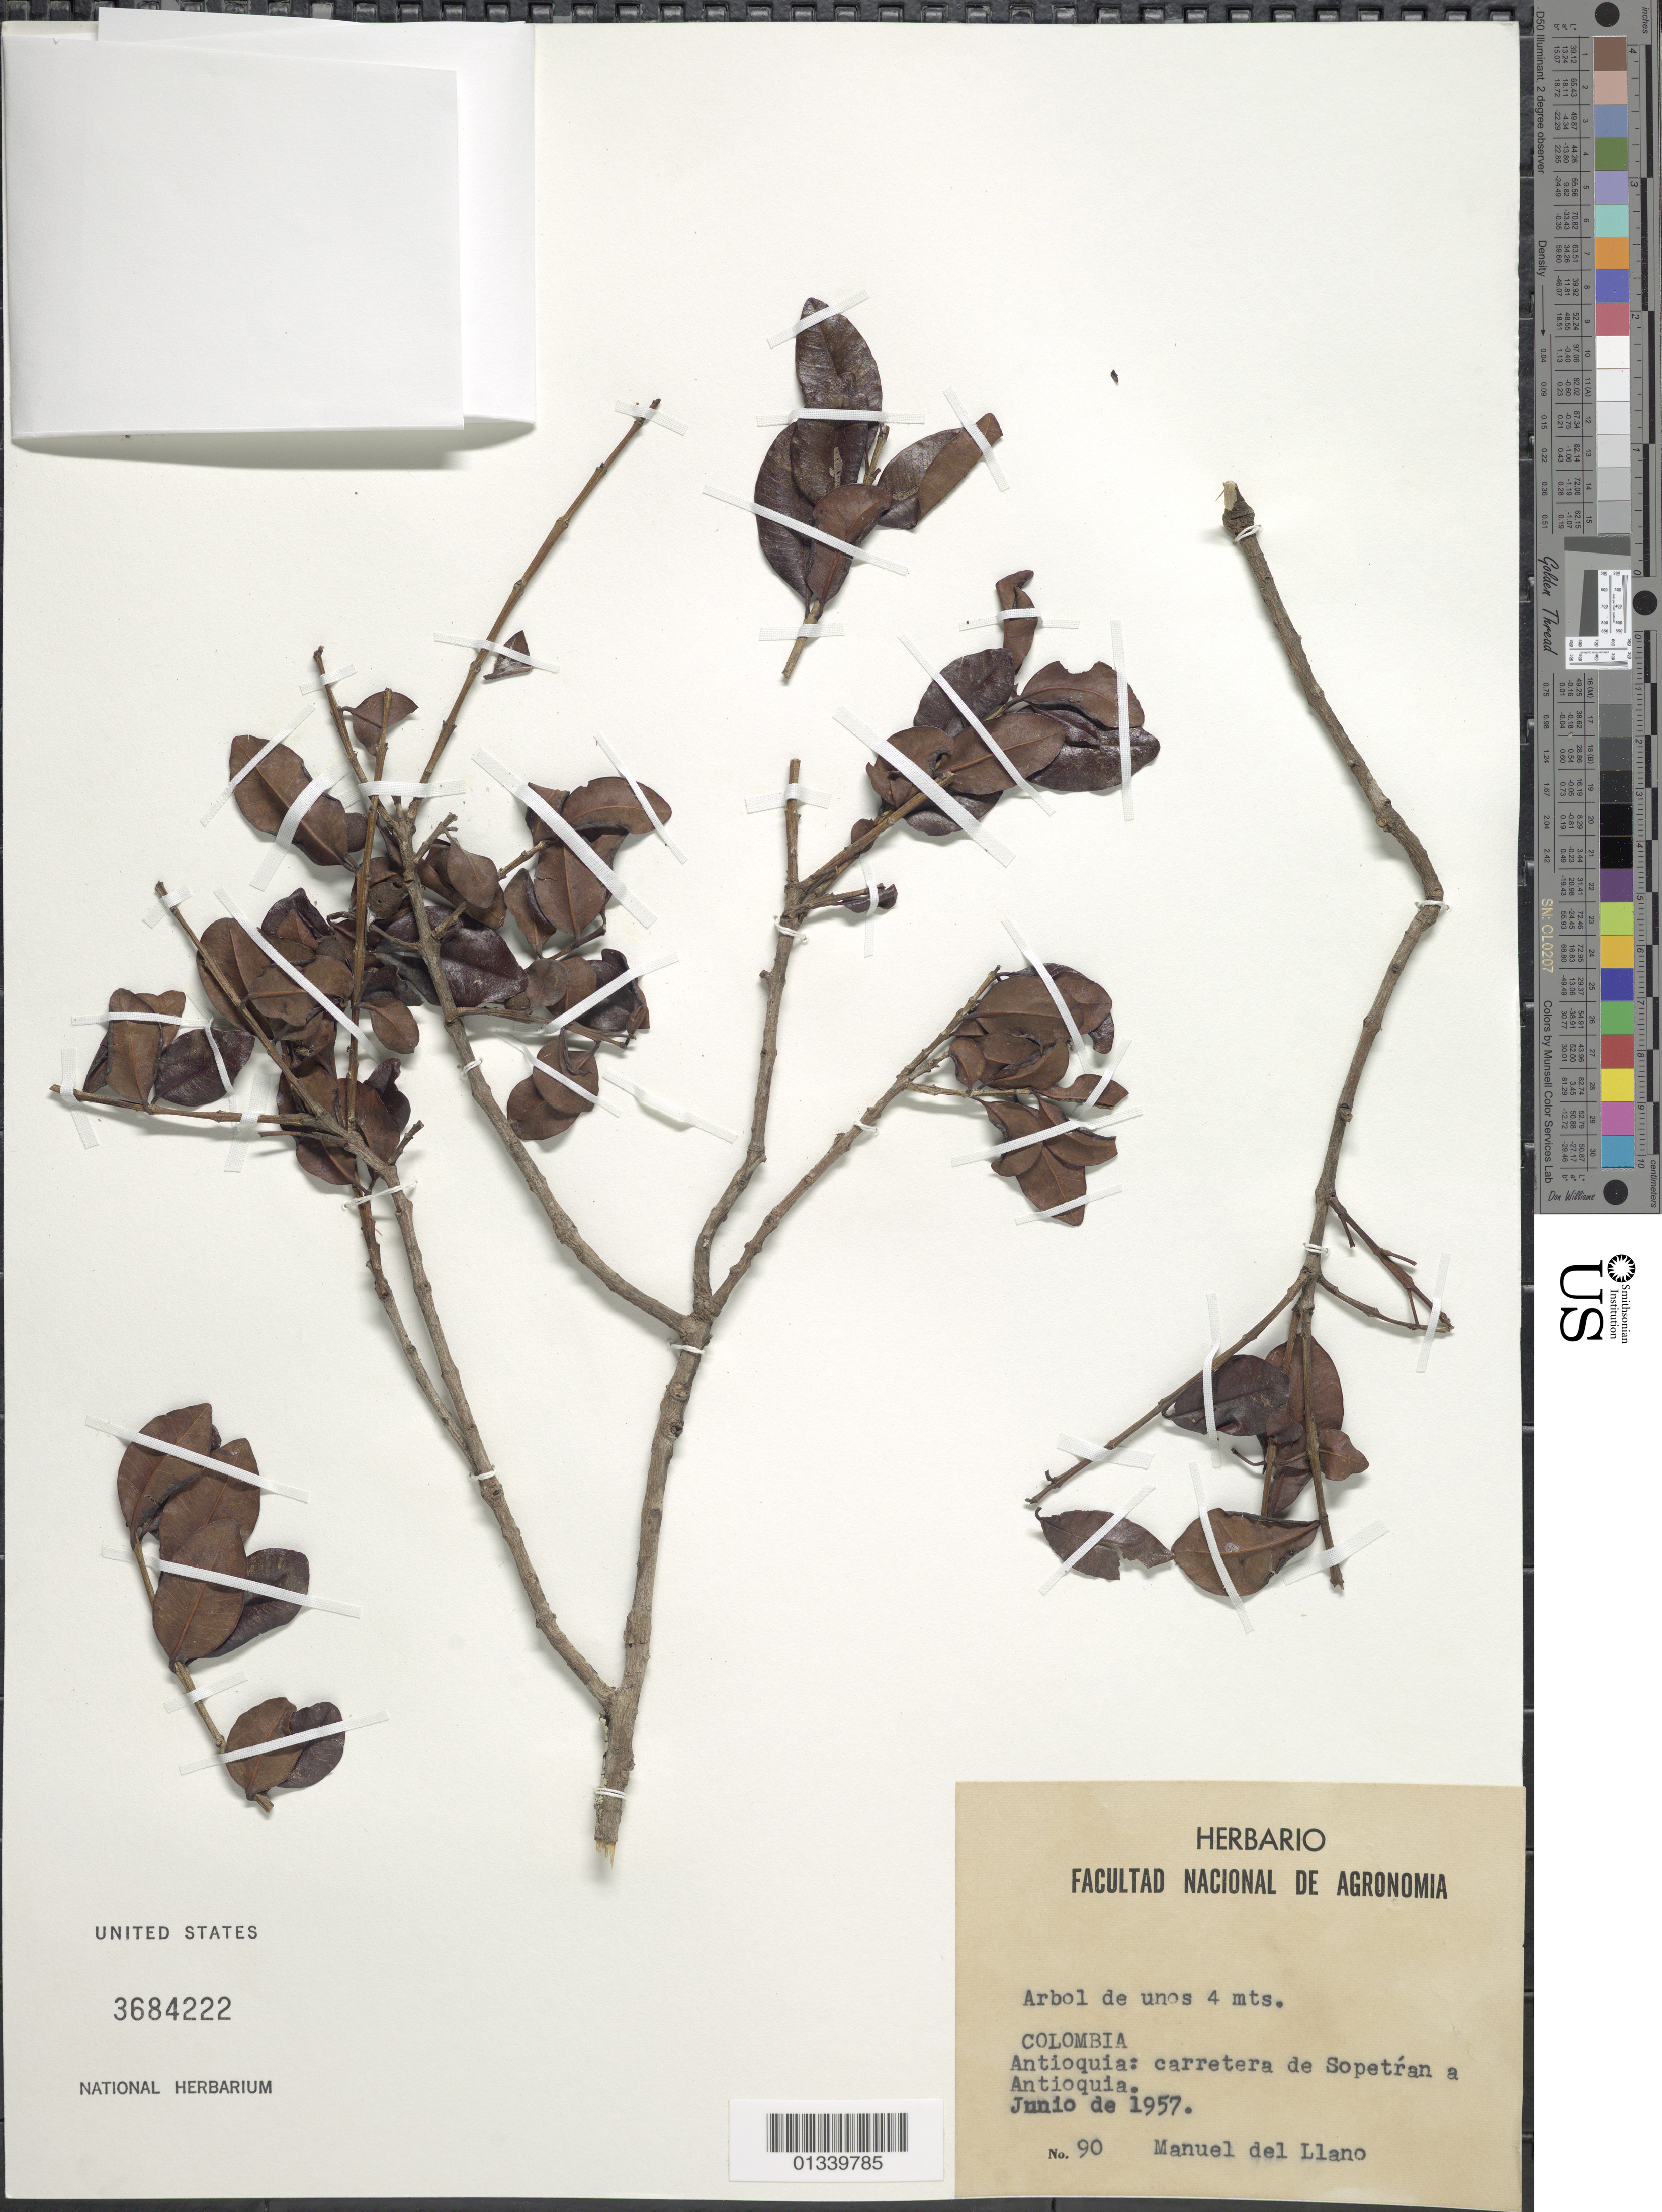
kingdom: Plantae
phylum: Tracheophyta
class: Magnoliopsida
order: Myrtales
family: Myrtaceae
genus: Psidium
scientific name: Psidium pedicellatum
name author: McVaugh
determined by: Parra-O, Carlos A., Instituto de Ciencias Naturales - Universidad Nacional de Colombia (COLOMBIA)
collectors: M. d. Llano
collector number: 90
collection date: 1957-06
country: Colombia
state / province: Antioquia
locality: Carretera de Sopetran a Antioquia.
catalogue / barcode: US 3684222